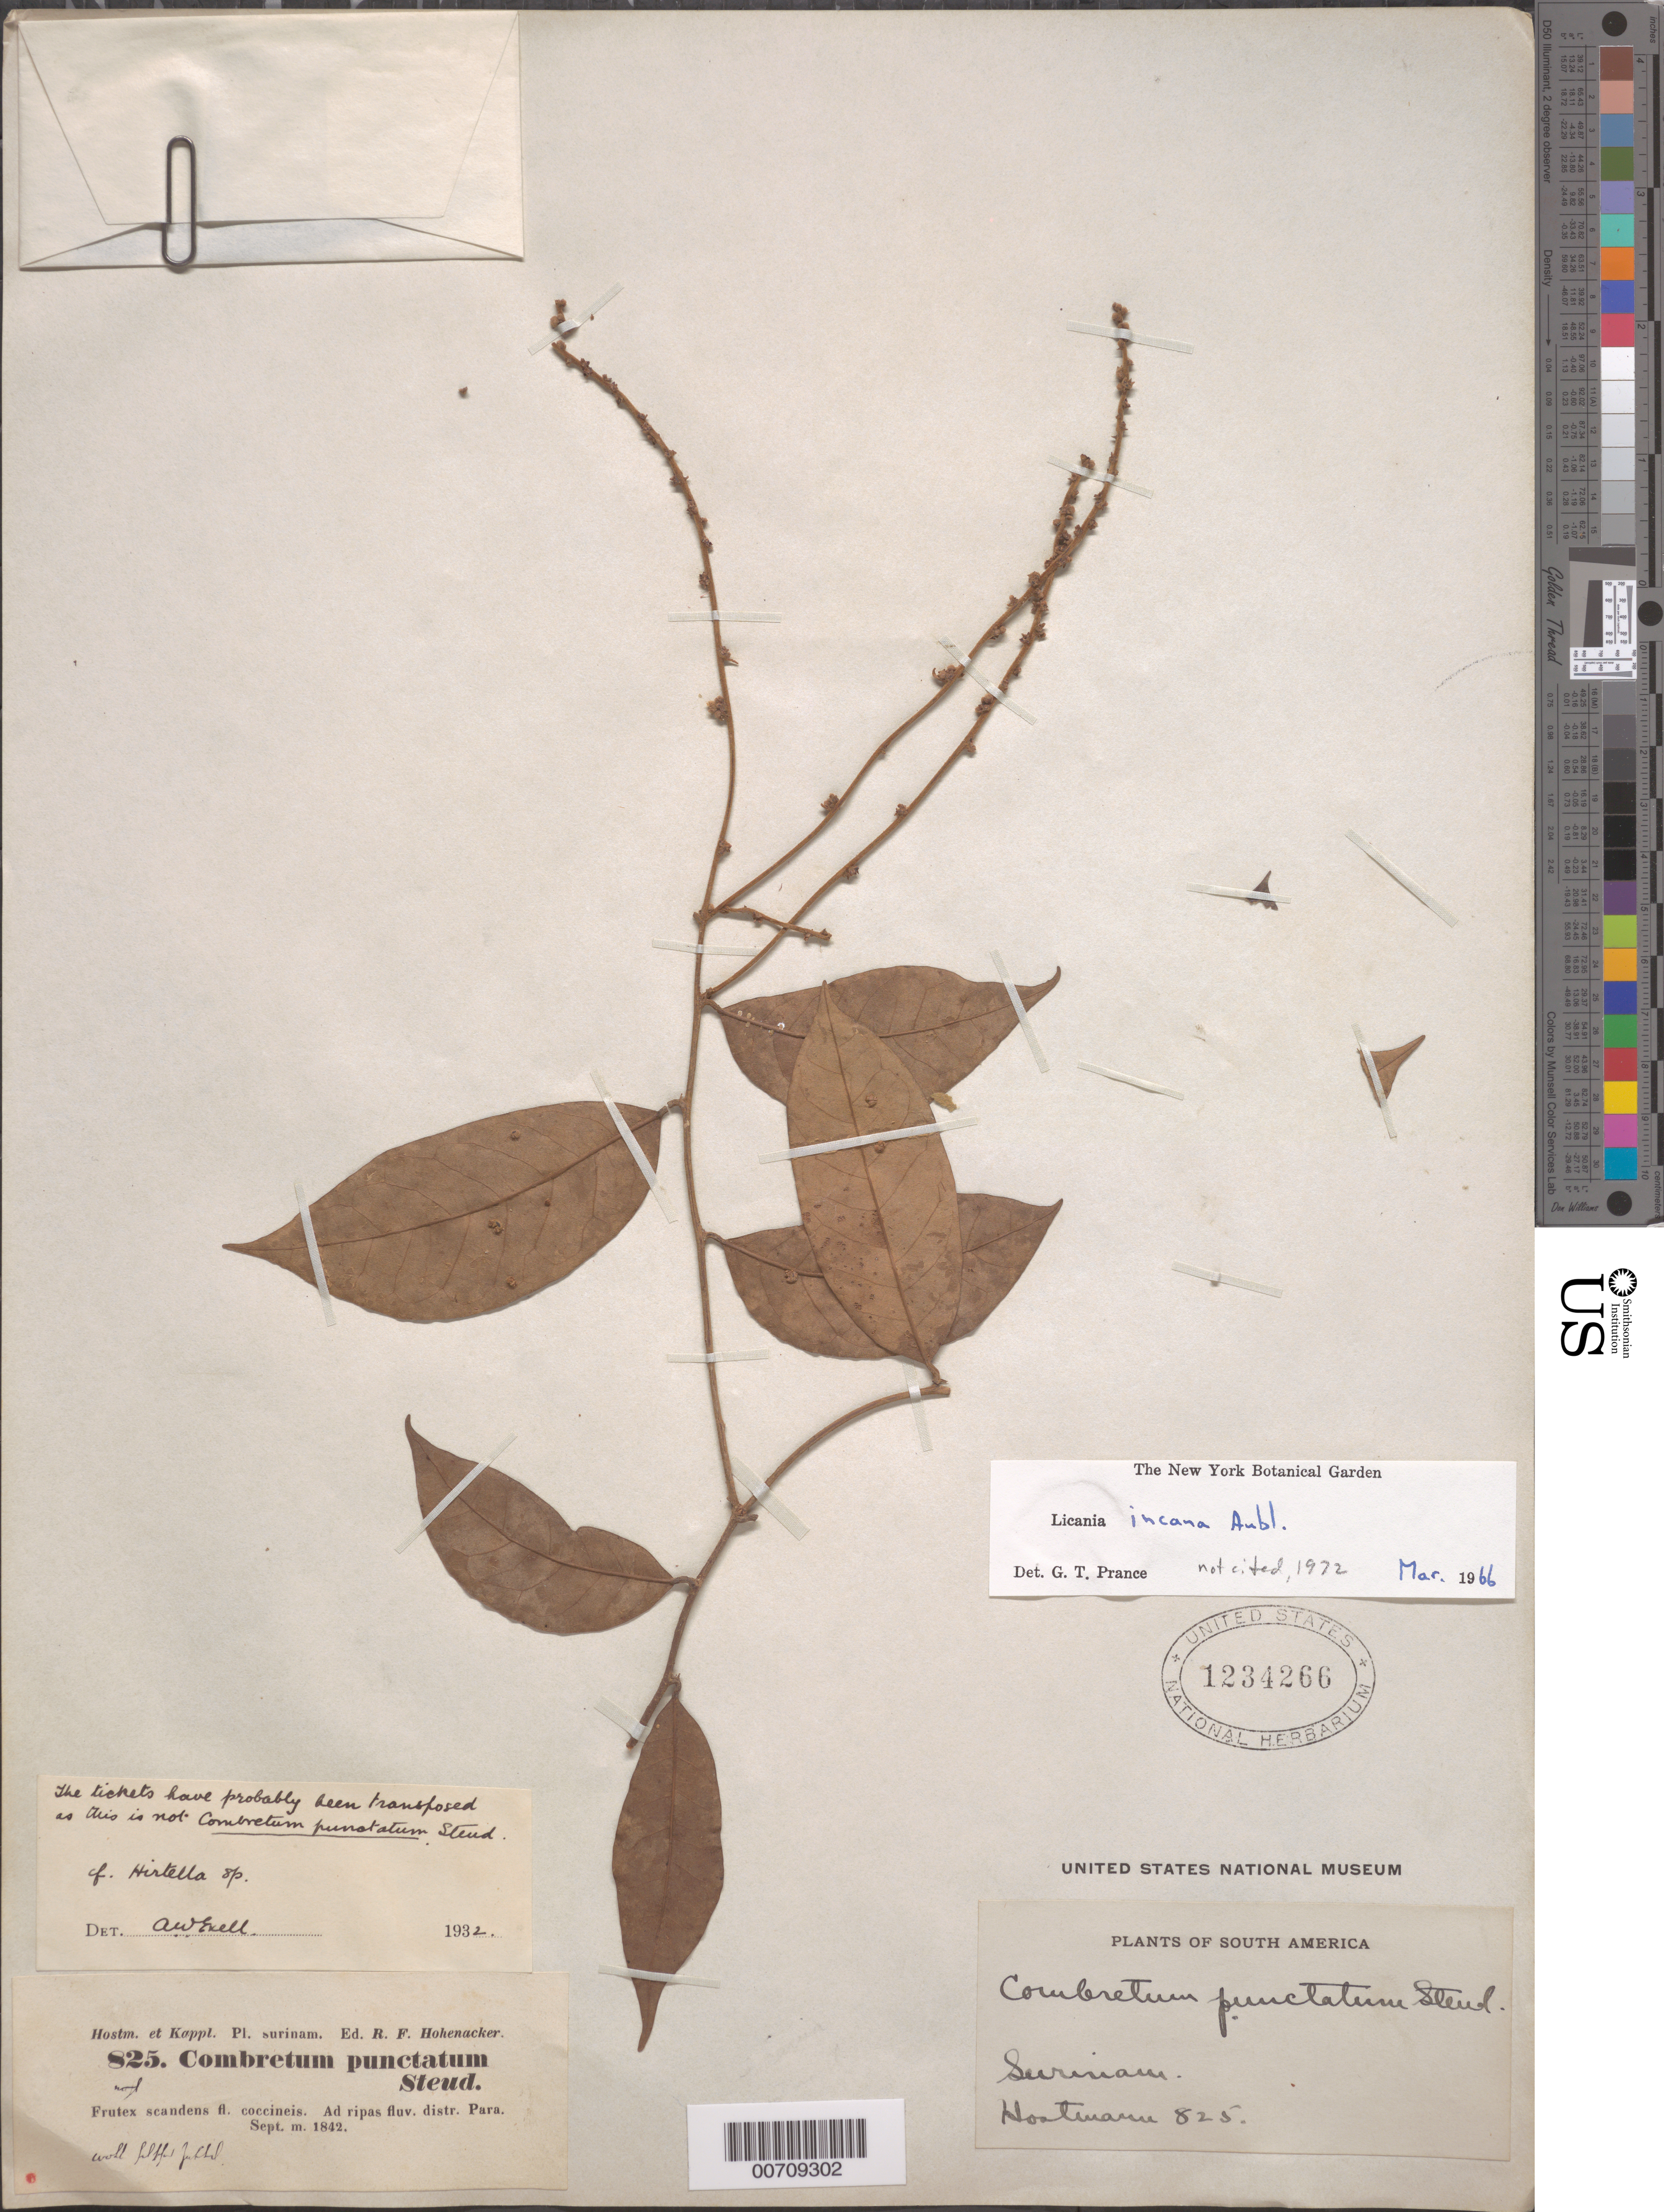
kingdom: Plantae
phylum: Tracheophyta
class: Magnoliopsida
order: Malpighiales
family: Chrysobalanaceae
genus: Licania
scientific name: Licania incana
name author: Aubl.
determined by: Prance, G. T.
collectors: F. Hostmann & A. Kappler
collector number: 825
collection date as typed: September 1842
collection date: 1842-09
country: Suriname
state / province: Para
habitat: Ad ripas fluv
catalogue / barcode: US 1234266